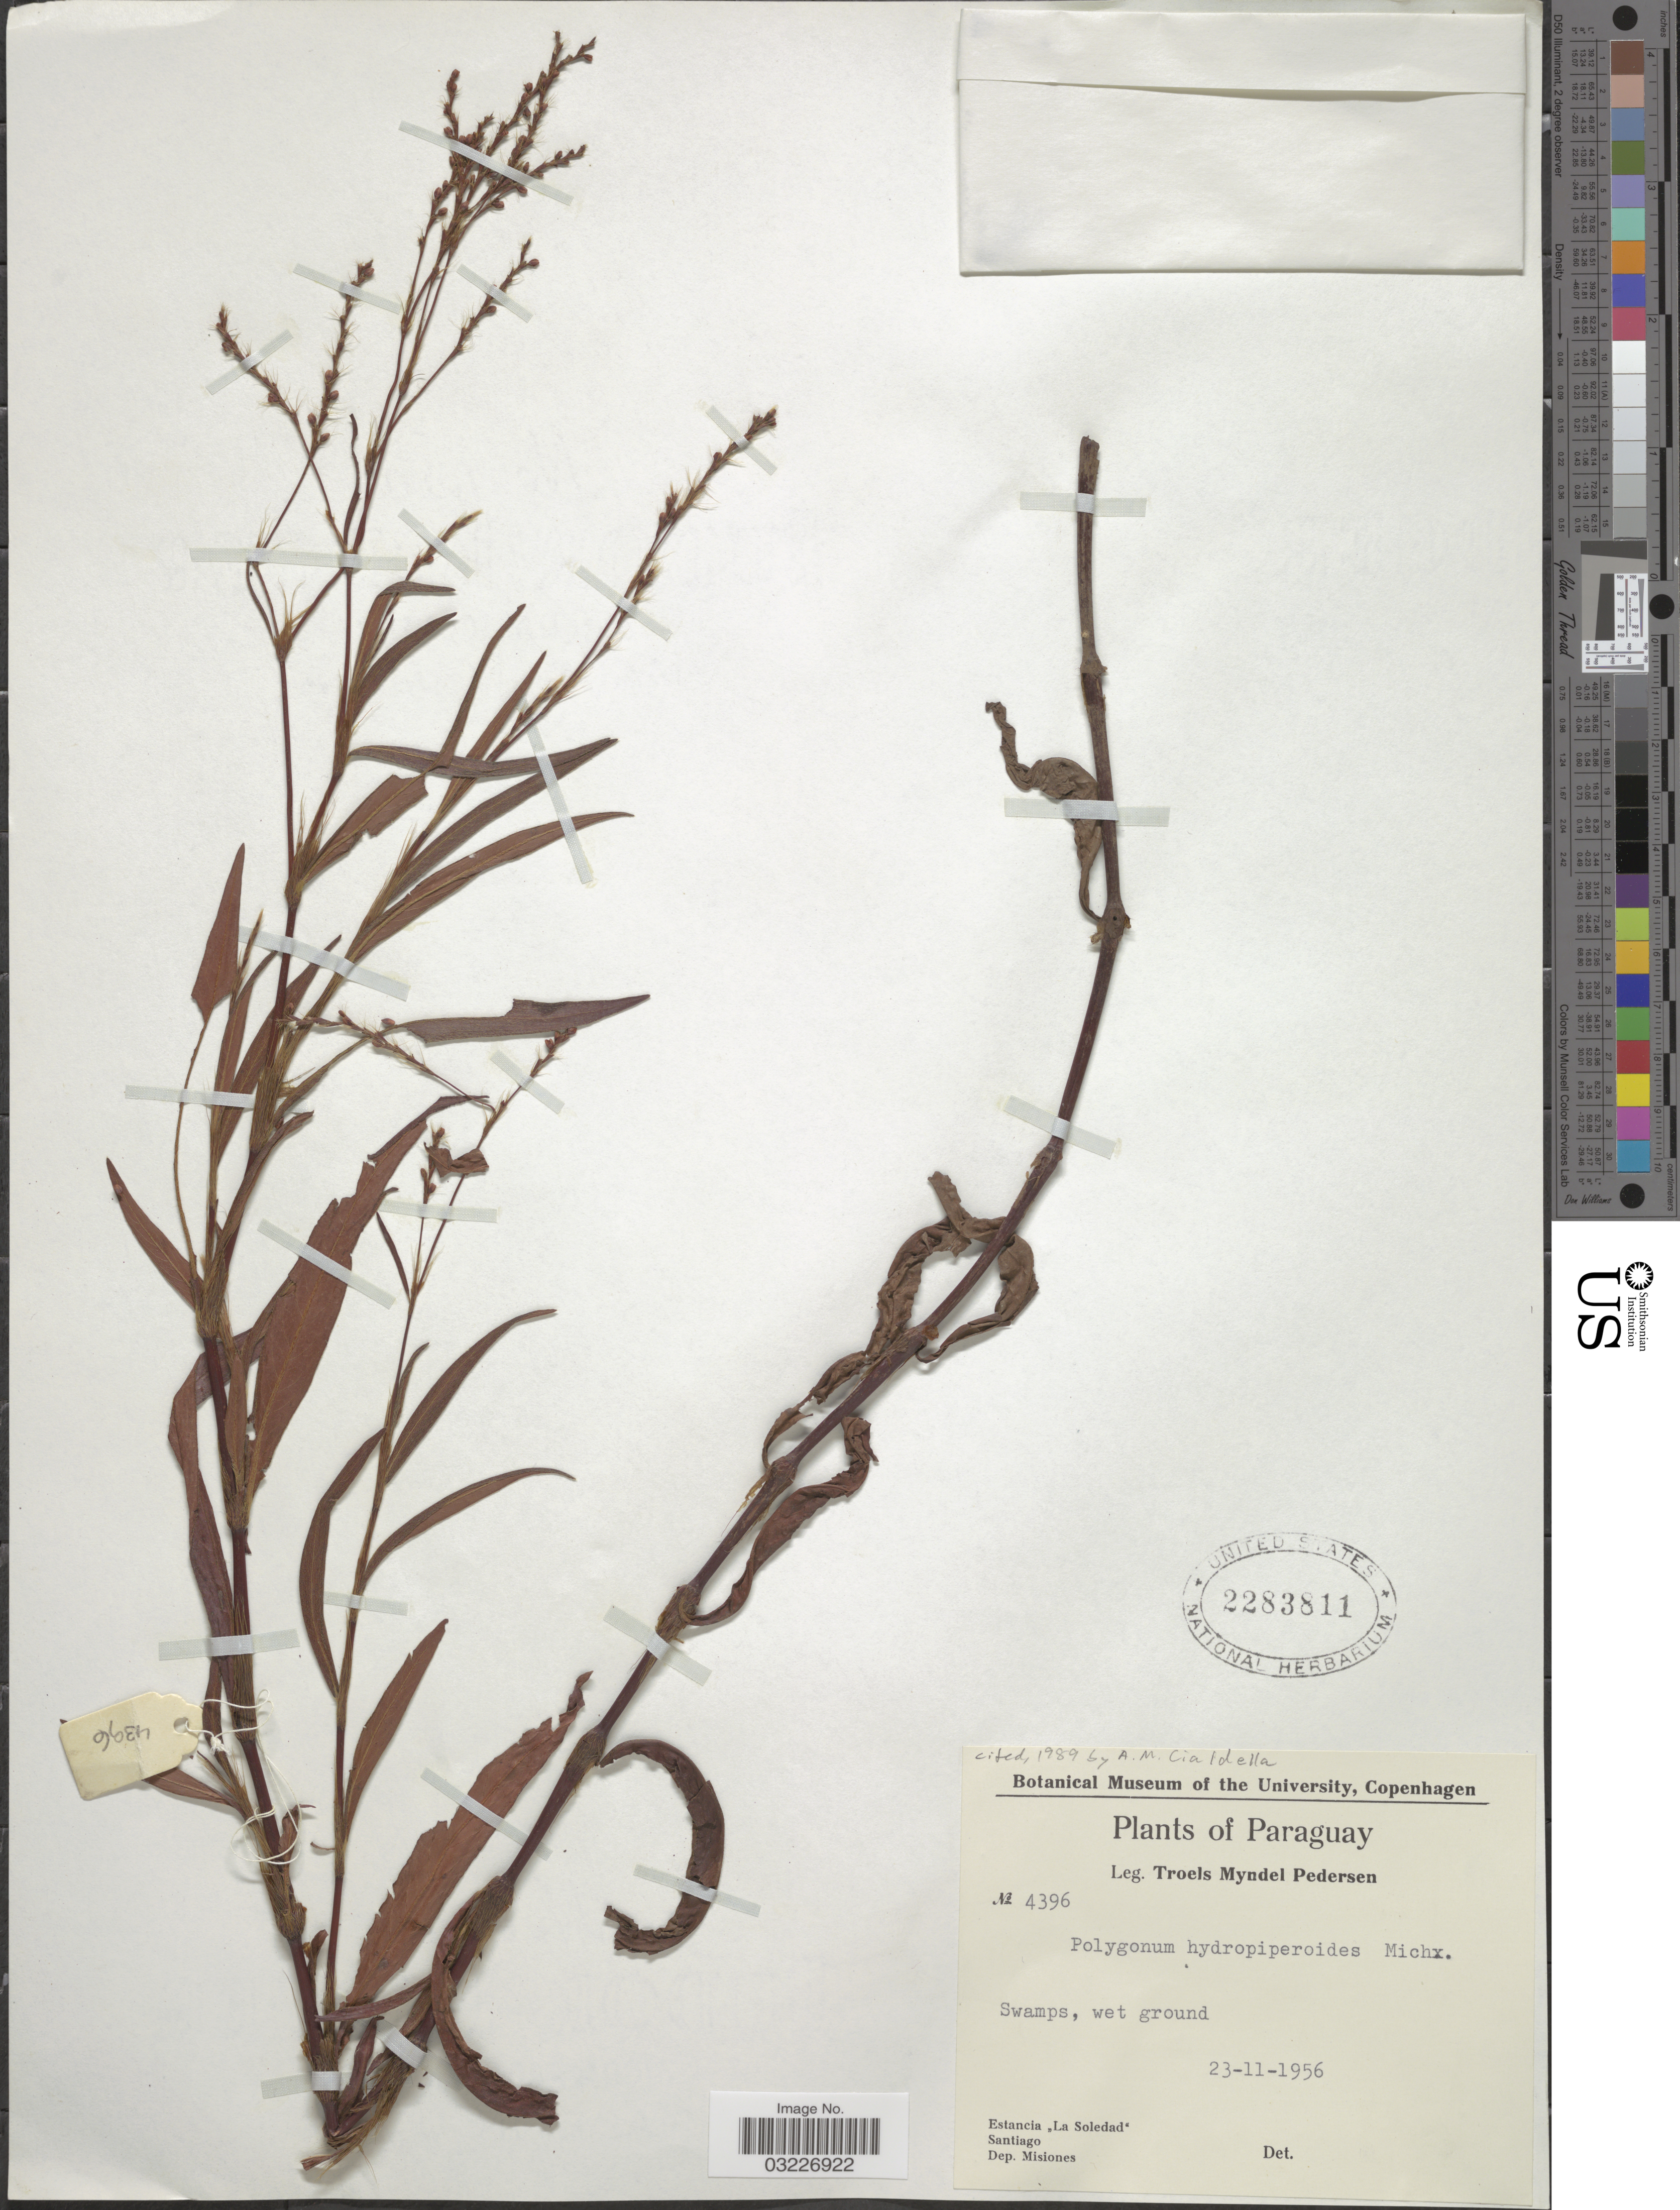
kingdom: Plantae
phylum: Tracheophyta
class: Magnoliopsida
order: Caryophyllales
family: Polygonaceae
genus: Persicaria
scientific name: Persicaria sp.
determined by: Atha, D. E.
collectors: T. Pederson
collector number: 4396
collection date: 1956-11-23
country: Paraguay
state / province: Misiones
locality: Estancia "La Soledad", Santiago, Dep. Misiones.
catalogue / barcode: US 2283811